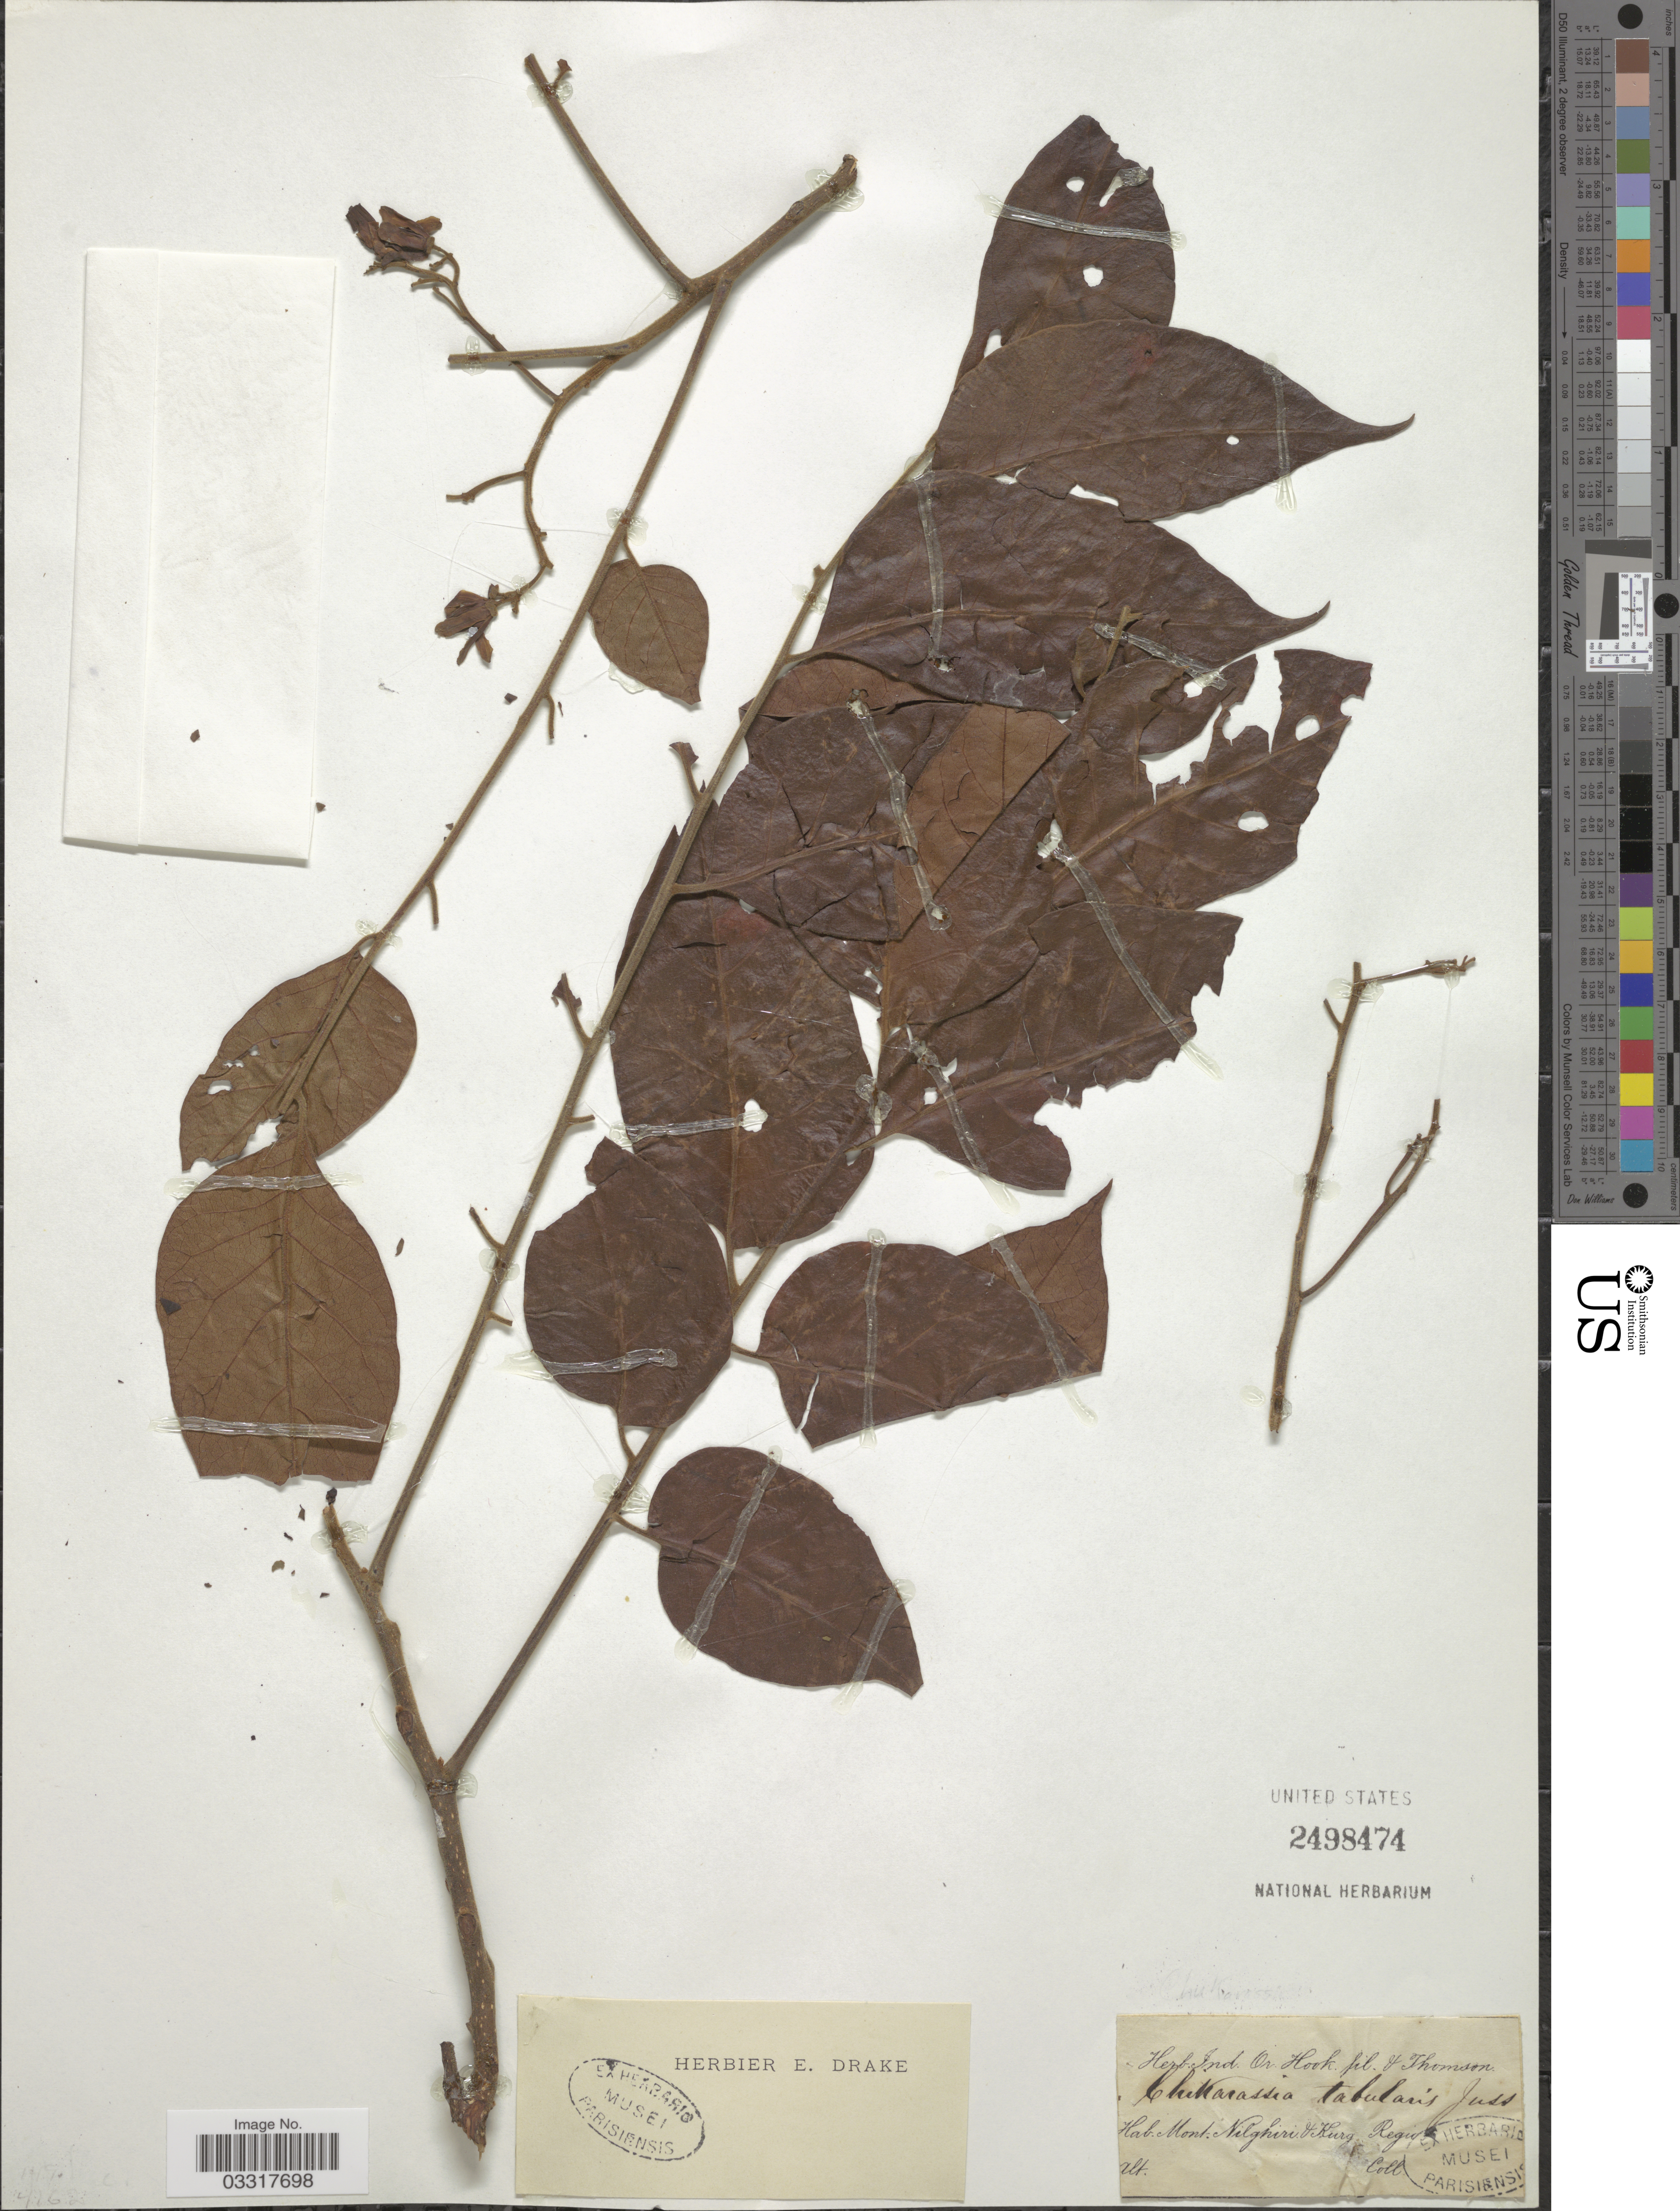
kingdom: Plantae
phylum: Tracheophyta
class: Magnoliopsida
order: Sapindales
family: Meliaceae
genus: Chukrasia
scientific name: Chukrasia tabularis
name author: A. Juss.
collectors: ex herb. E. Drake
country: India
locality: Mont. Nilghiri & Kurg, Regio.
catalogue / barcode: US 2498474